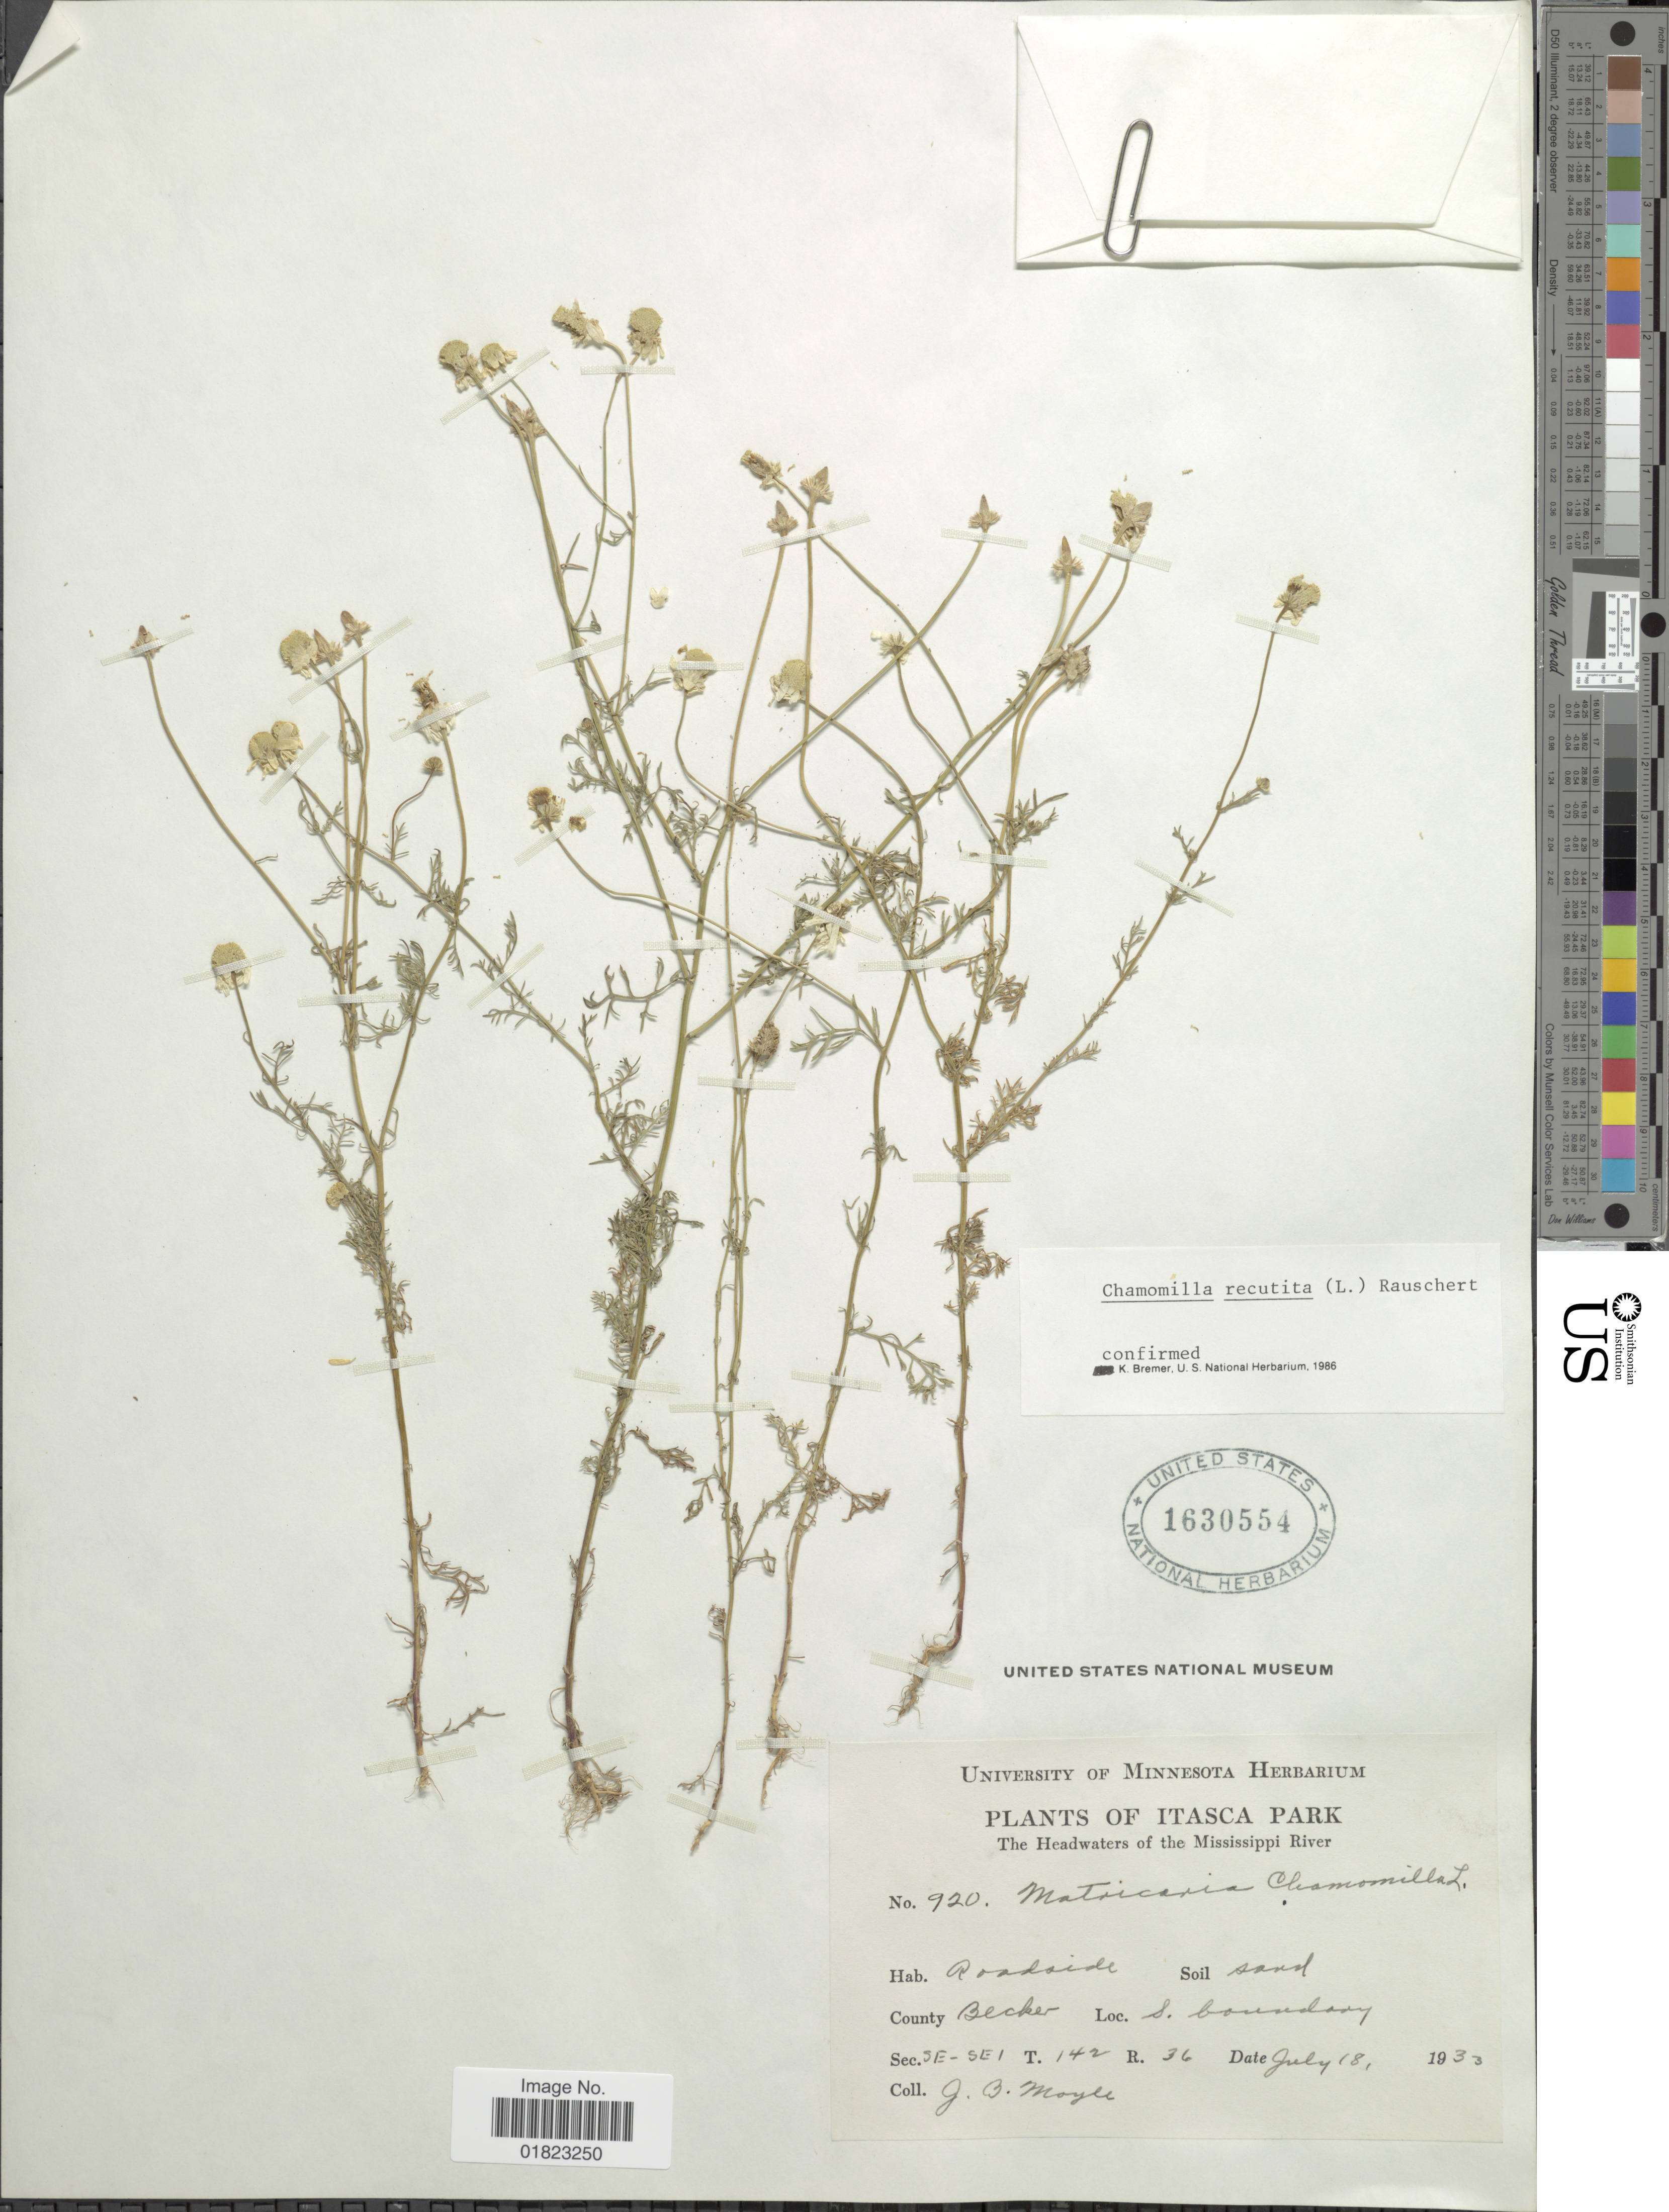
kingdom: Plantae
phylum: Tracheophyta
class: Magnoliopsida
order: Asterales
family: Asteraceae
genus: Matricaria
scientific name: Matricaria recutita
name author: L.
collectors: J. Moyle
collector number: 920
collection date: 1933-07-18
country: United States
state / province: Minnesota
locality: Itasca Park, The Headwaters of the Mississippi River. County Becker, S boundary. Sec. SE-SE1, T.142, R.36.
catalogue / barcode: US 1630554